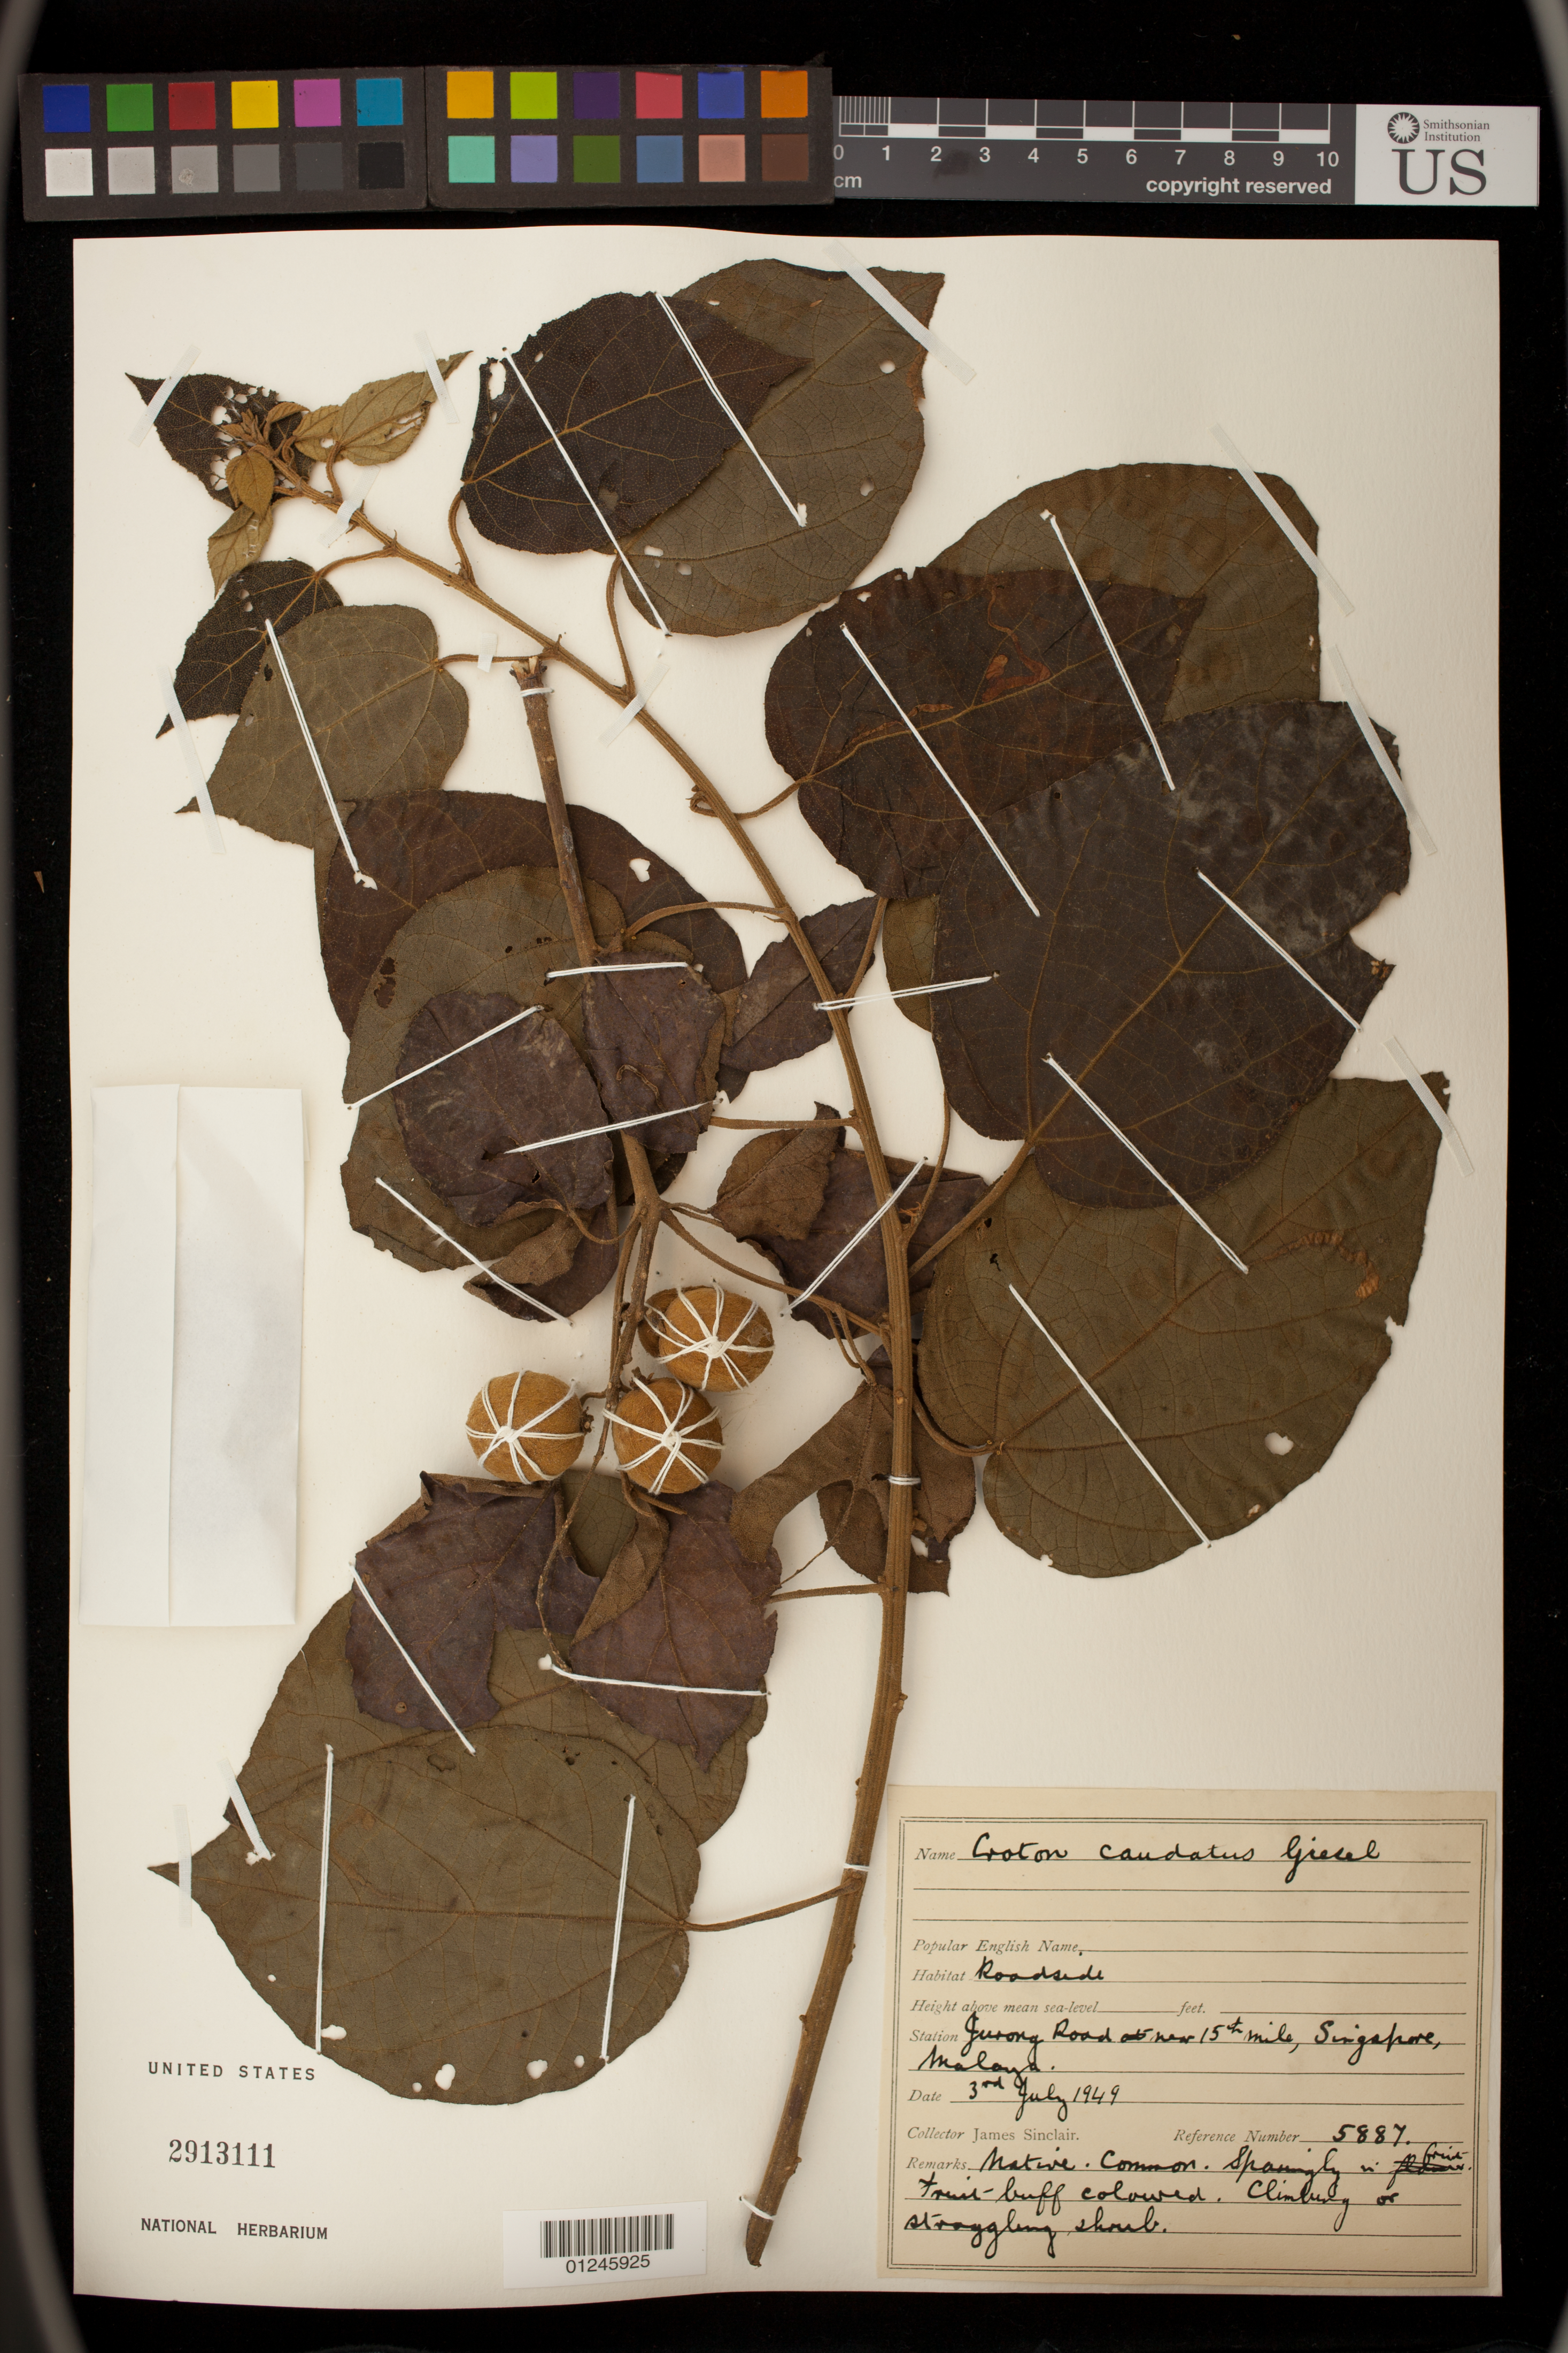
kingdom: Plantae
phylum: Tracheophyta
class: Magnoliopsida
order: Malpighiales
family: Euphorbiaceae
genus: Croton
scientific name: Croton caudatus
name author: Geiseler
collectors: J. Sinclair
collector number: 5887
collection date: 1949-07-03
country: Singapore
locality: Jurong Road near 15th mile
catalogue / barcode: US 2913111